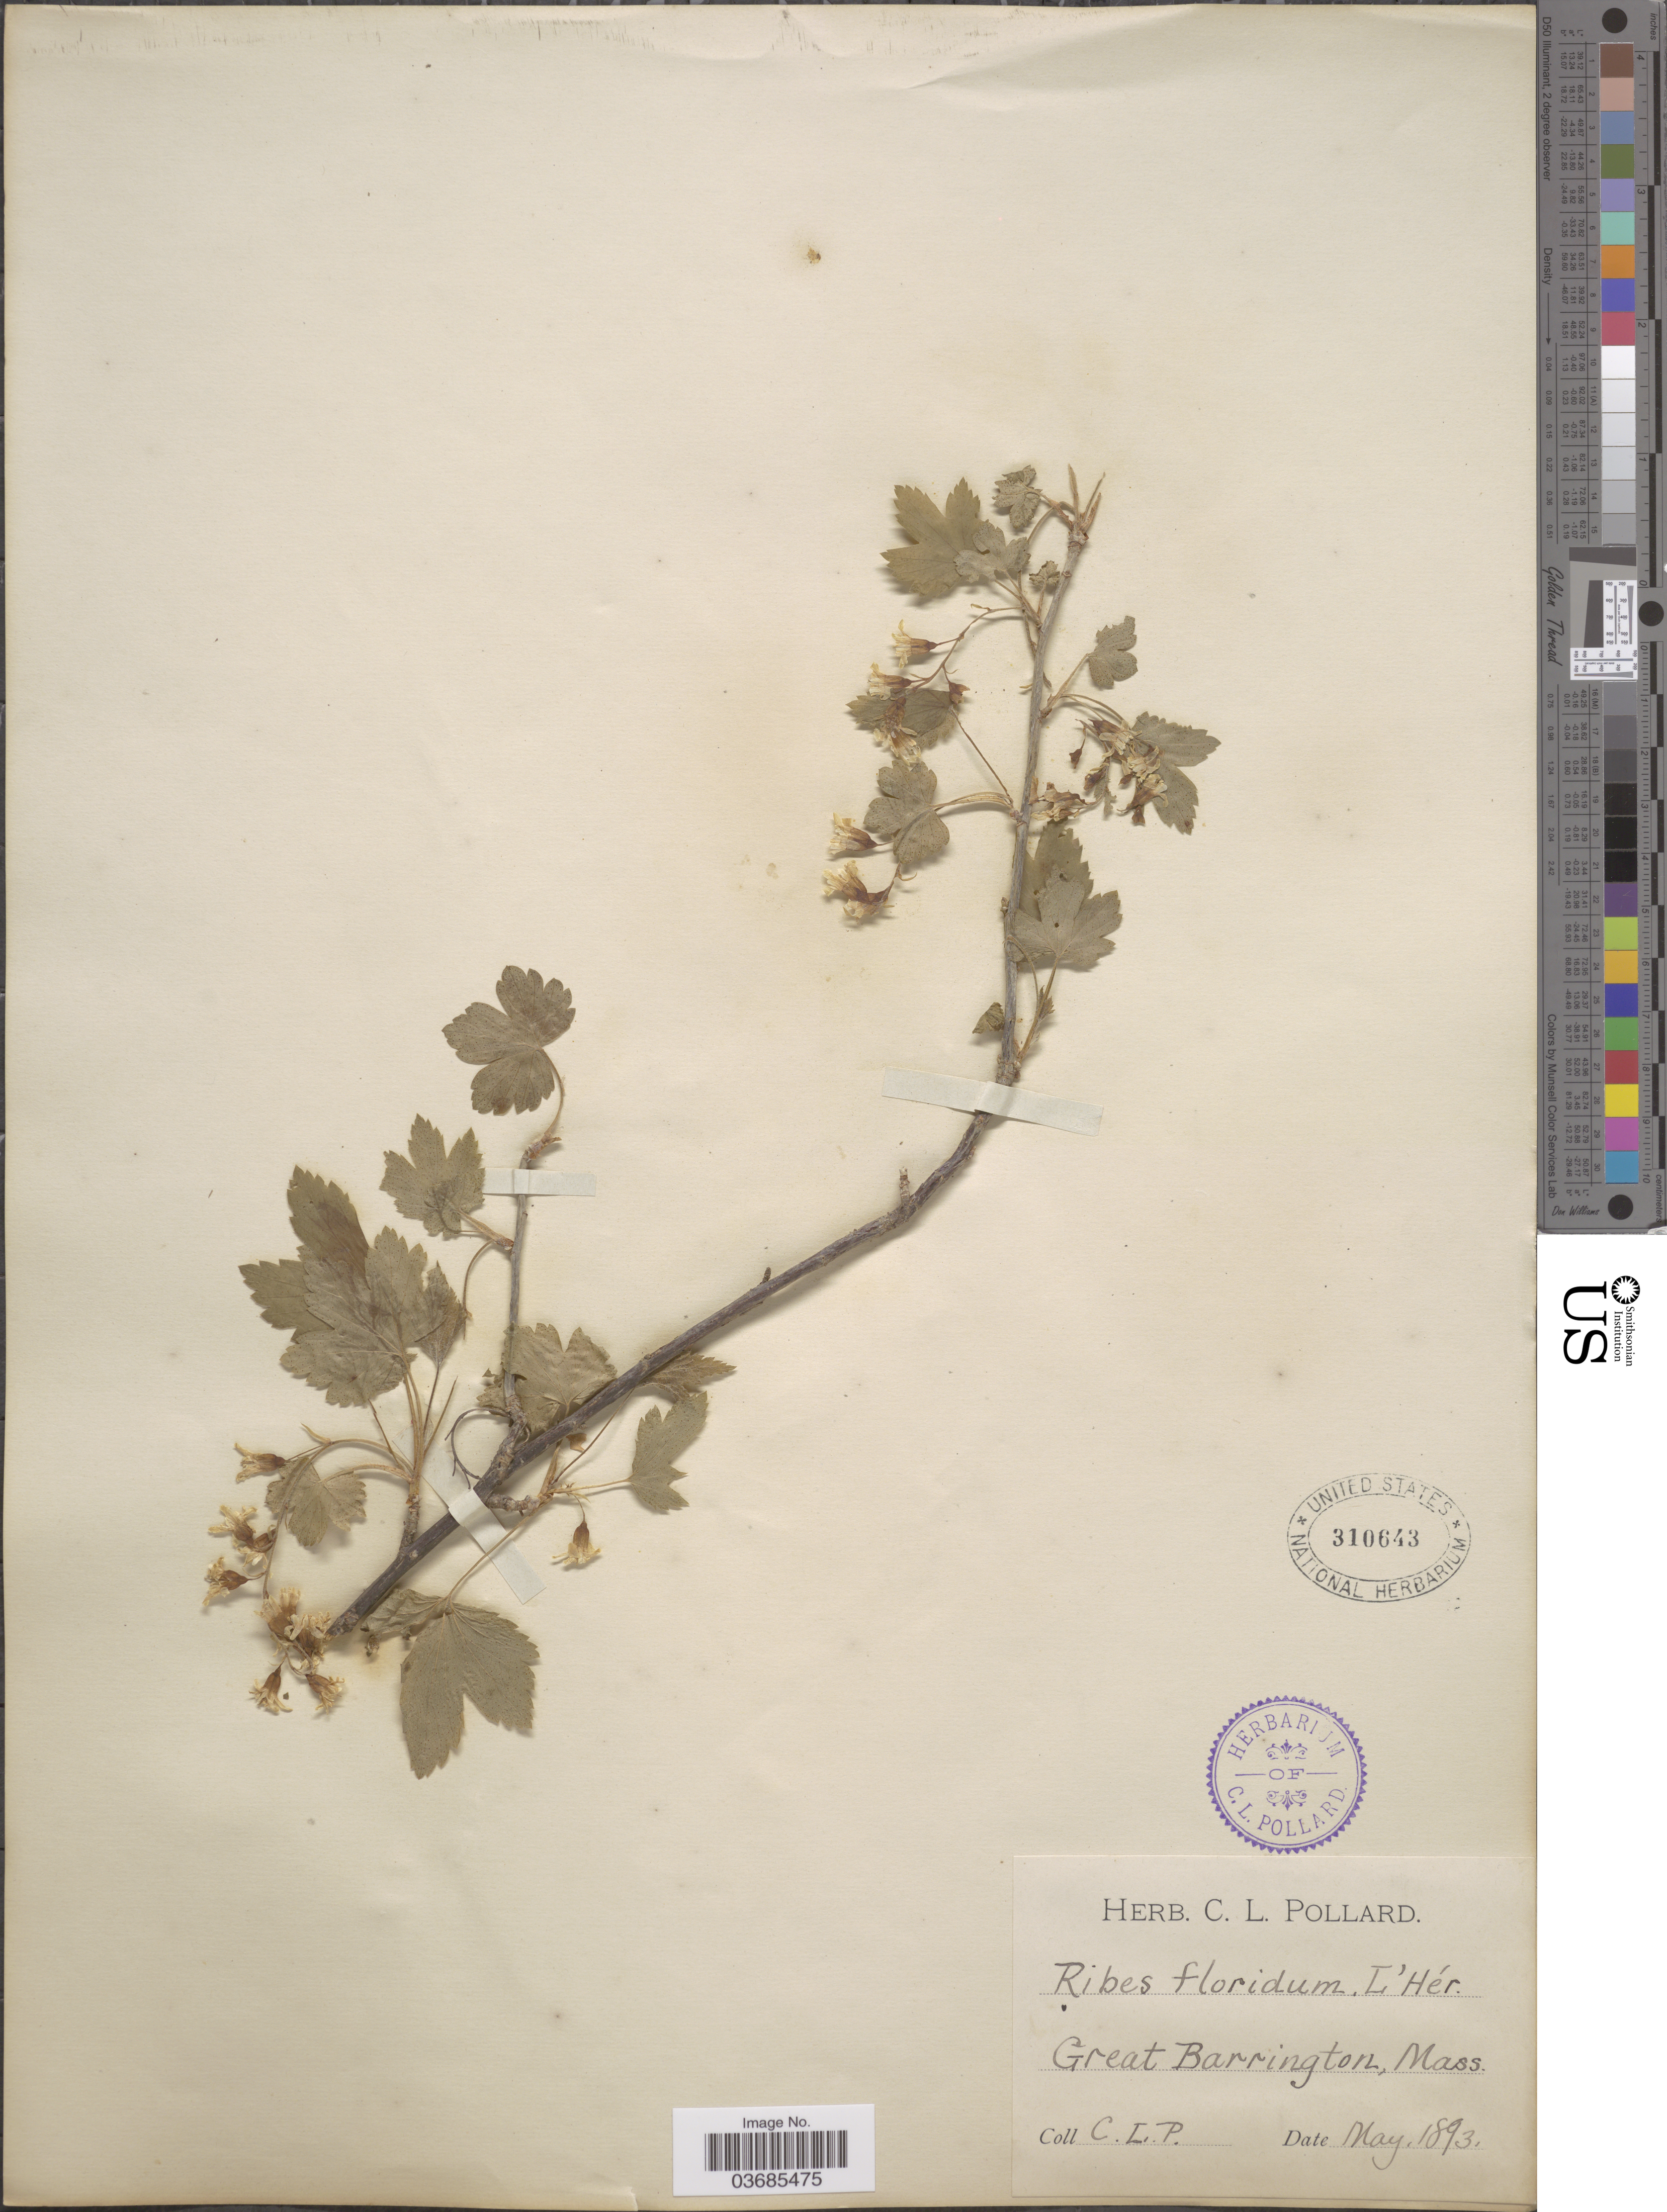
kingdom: Plantae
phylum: Tracheophyta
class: Magnoliopsida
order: Saxifragales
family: Grossulariaceae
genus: Ribes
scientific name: Ribes americanum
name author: Mill.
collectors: C. L. Pollard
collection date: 1893-05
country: United States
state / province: Massachusetts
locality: Great Barrington.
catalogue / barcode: US 310643